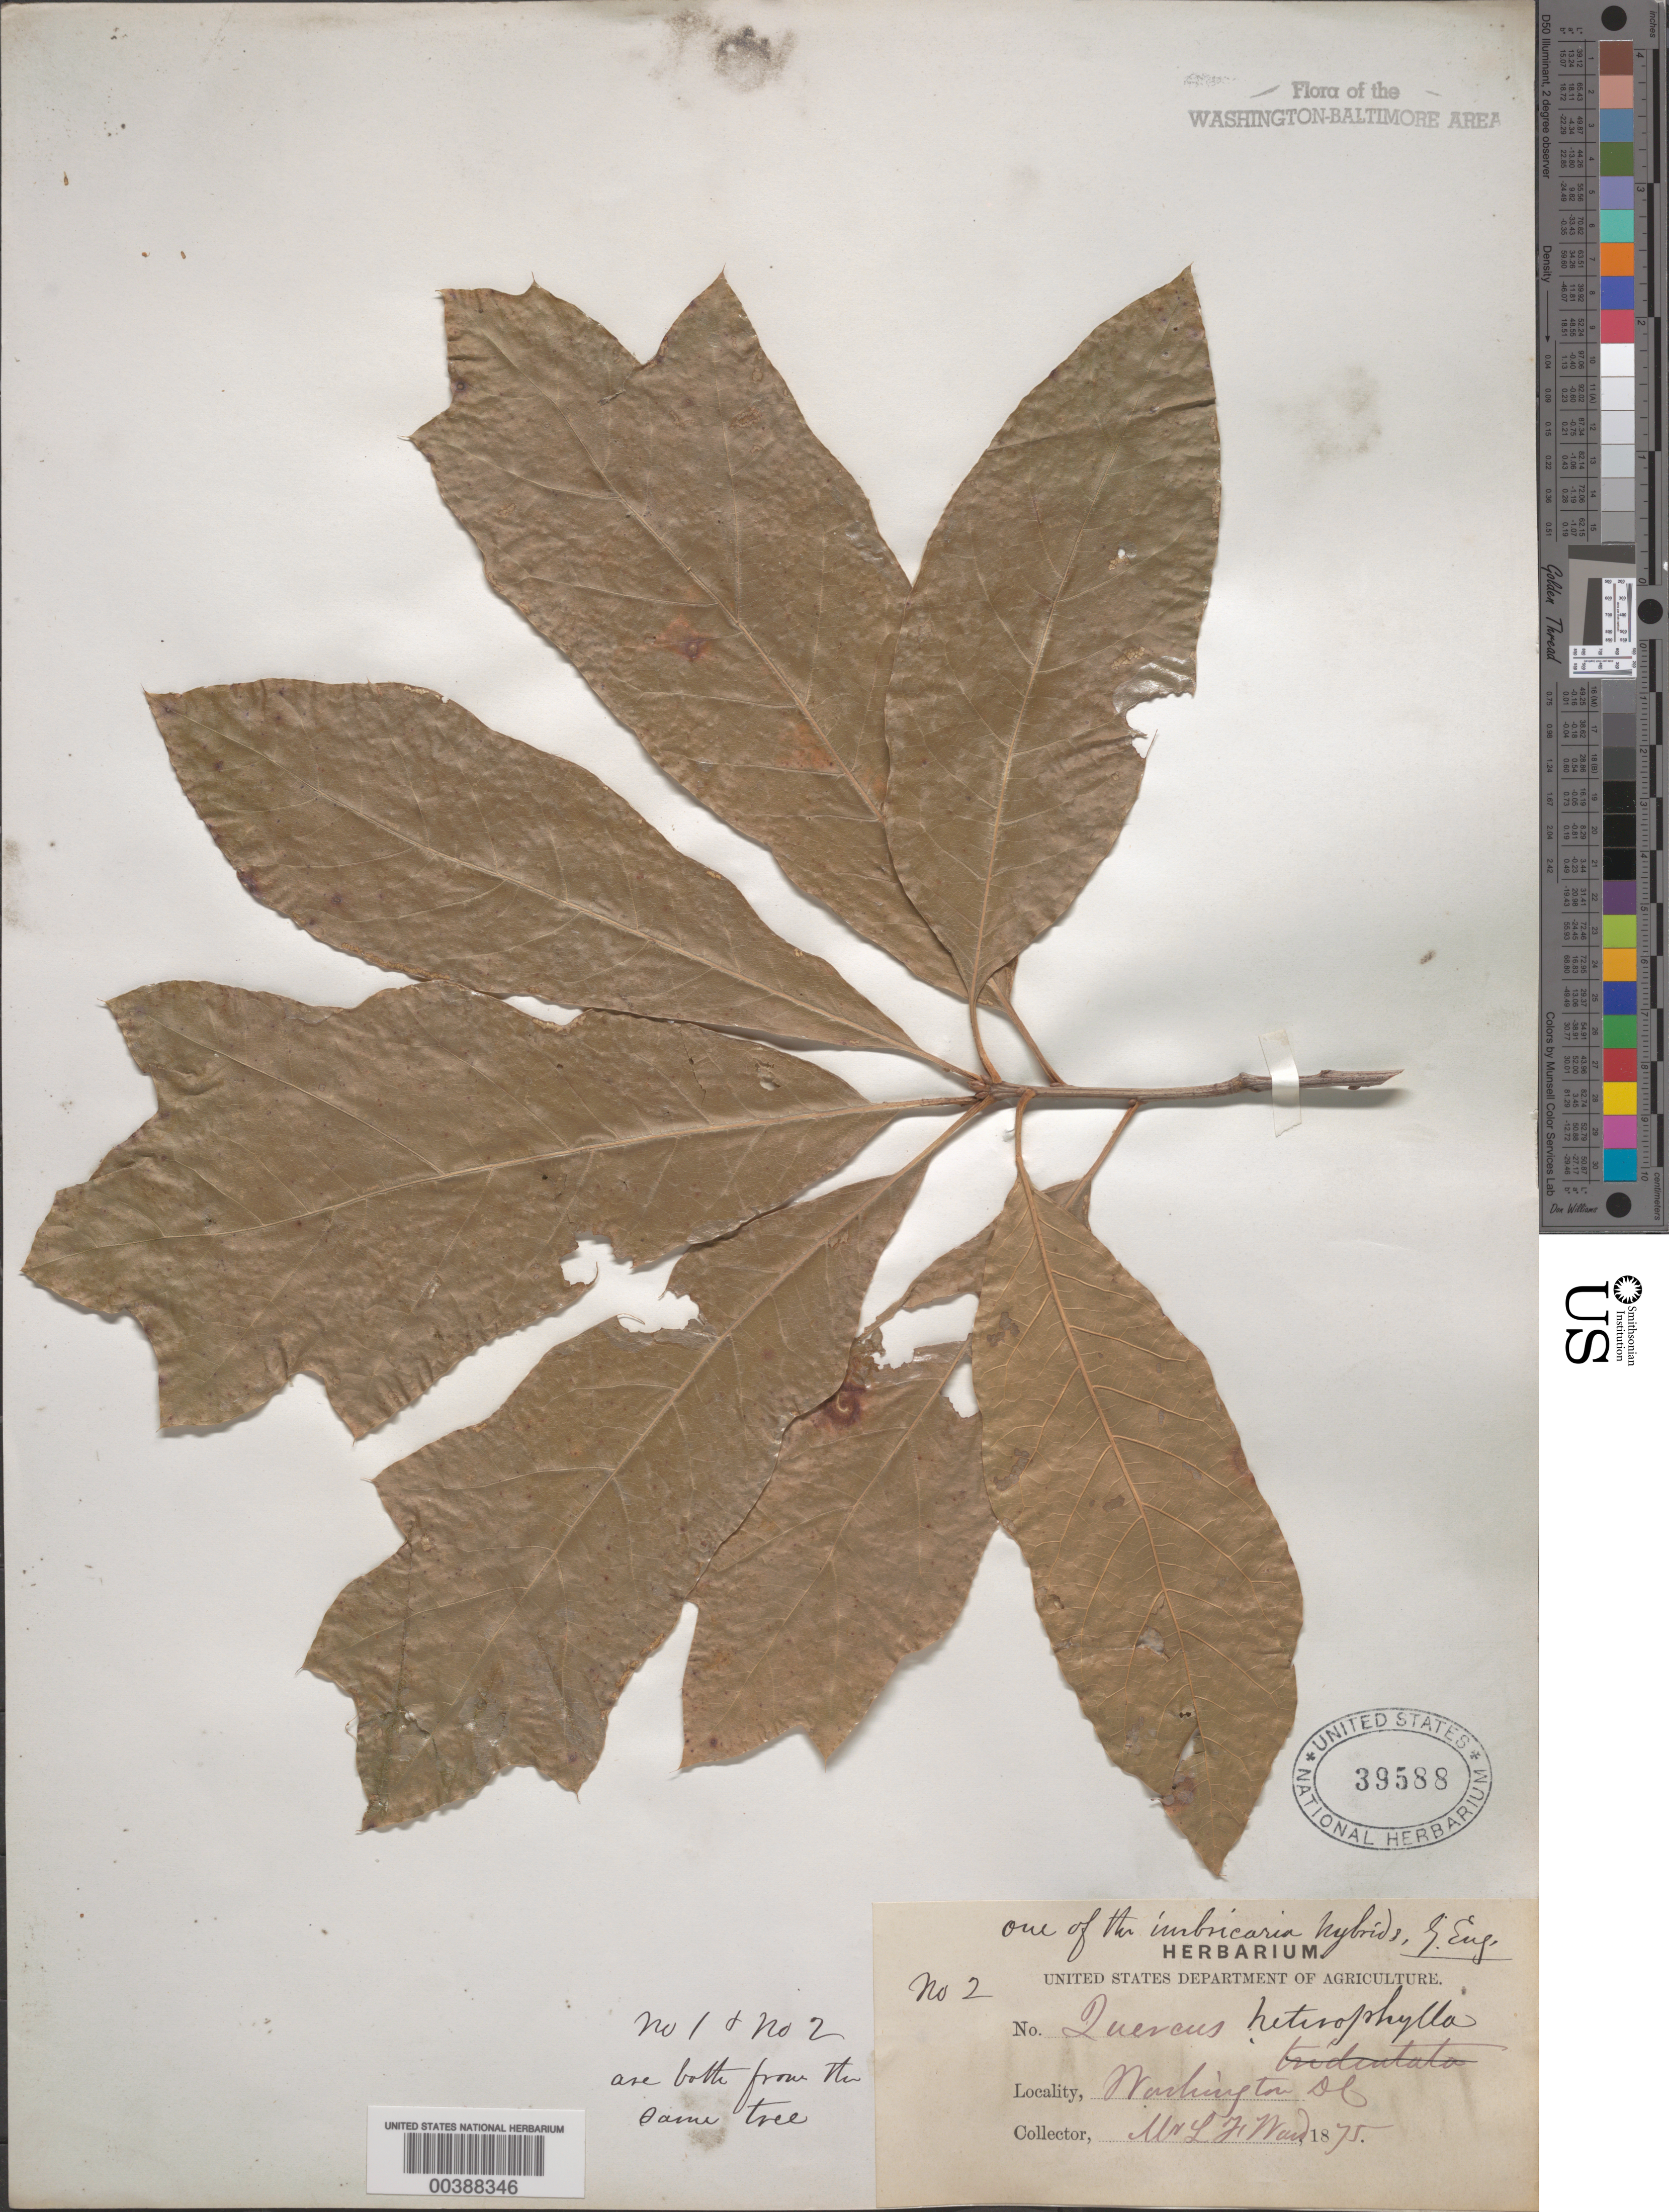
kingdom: Plantae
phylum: Tracheophyta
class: Magnoliopsida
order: Fagales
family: Fagaceae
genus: Quercus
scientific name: Quercus x leana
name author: Nutt.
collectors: L. F. Ward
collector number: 2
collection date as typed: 1875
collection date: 1875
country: United States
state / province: District of Columbia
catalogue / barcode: US 39588